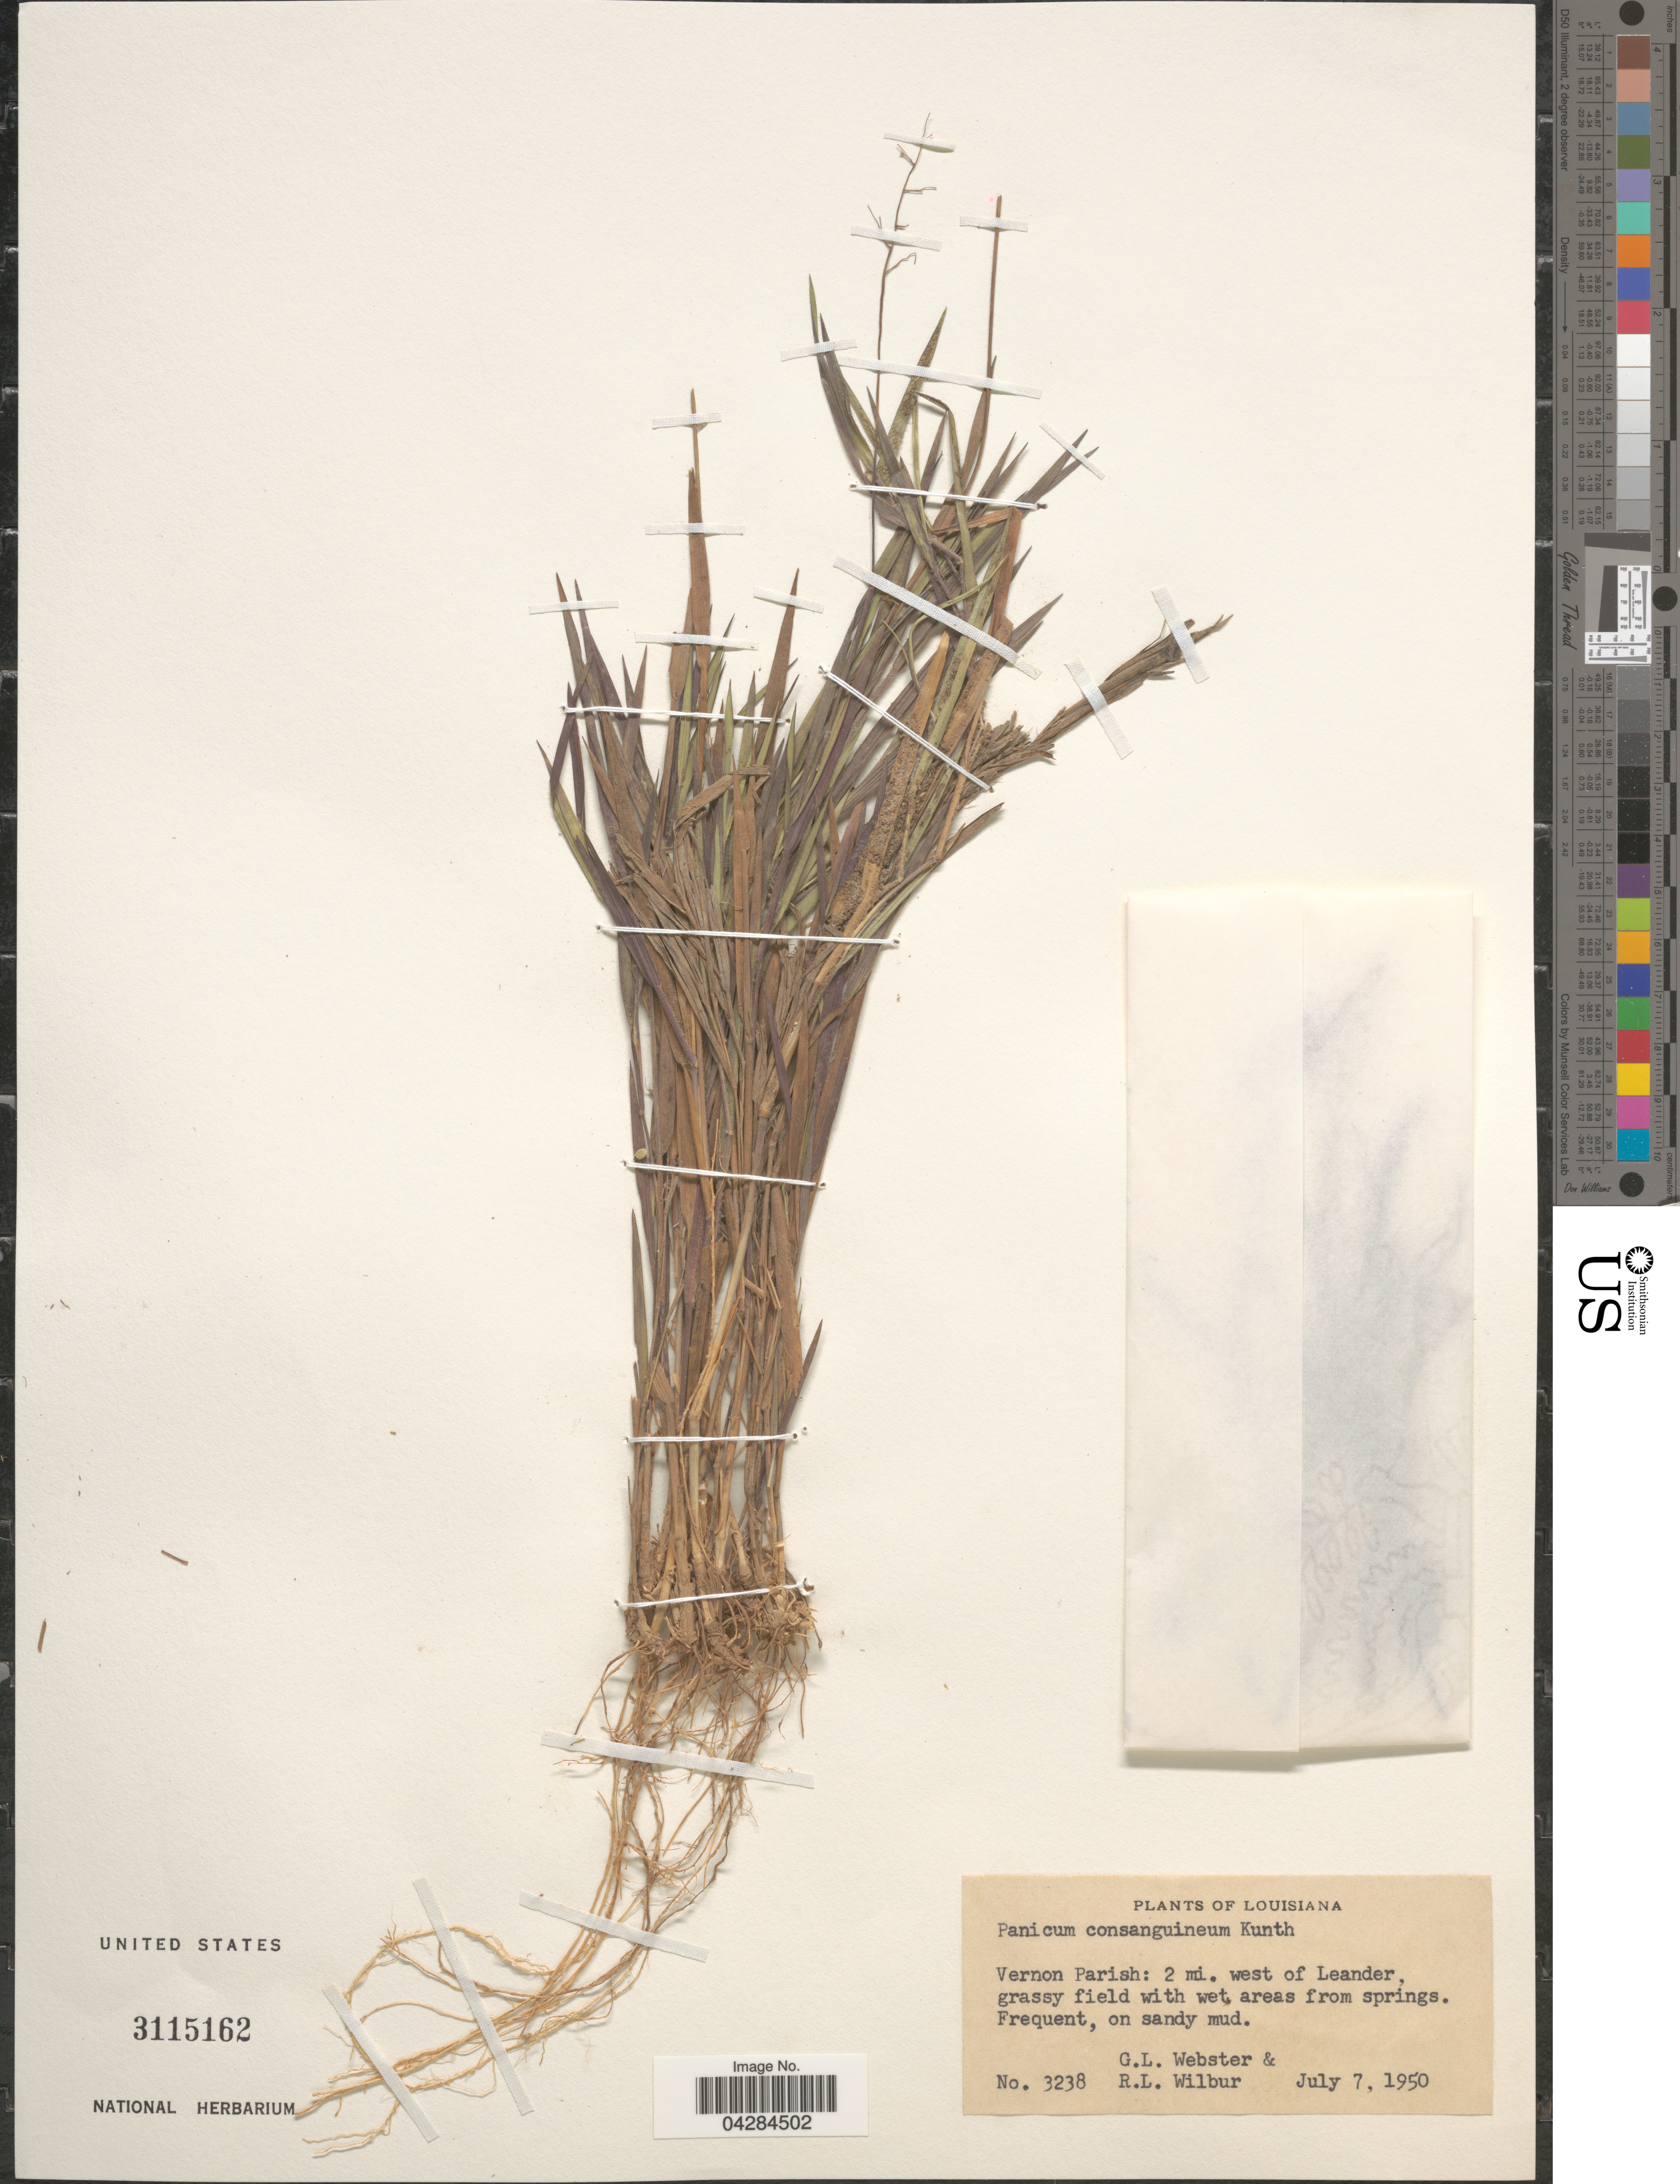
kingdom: Plantae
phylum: Tracheophyta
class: Liliopsida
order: Poales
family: Poaceae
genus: Dichanthelium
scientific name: Dichanthelium ovale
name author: (Elliott) Gould & C.A. Clark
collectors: G. L. Webster & R. L. Wilbur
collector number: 3238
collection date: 1950-07-07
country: United States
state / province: Louisiana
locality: Vernon Parish: 2 mi. west of Leander.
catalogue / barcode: US 3115162